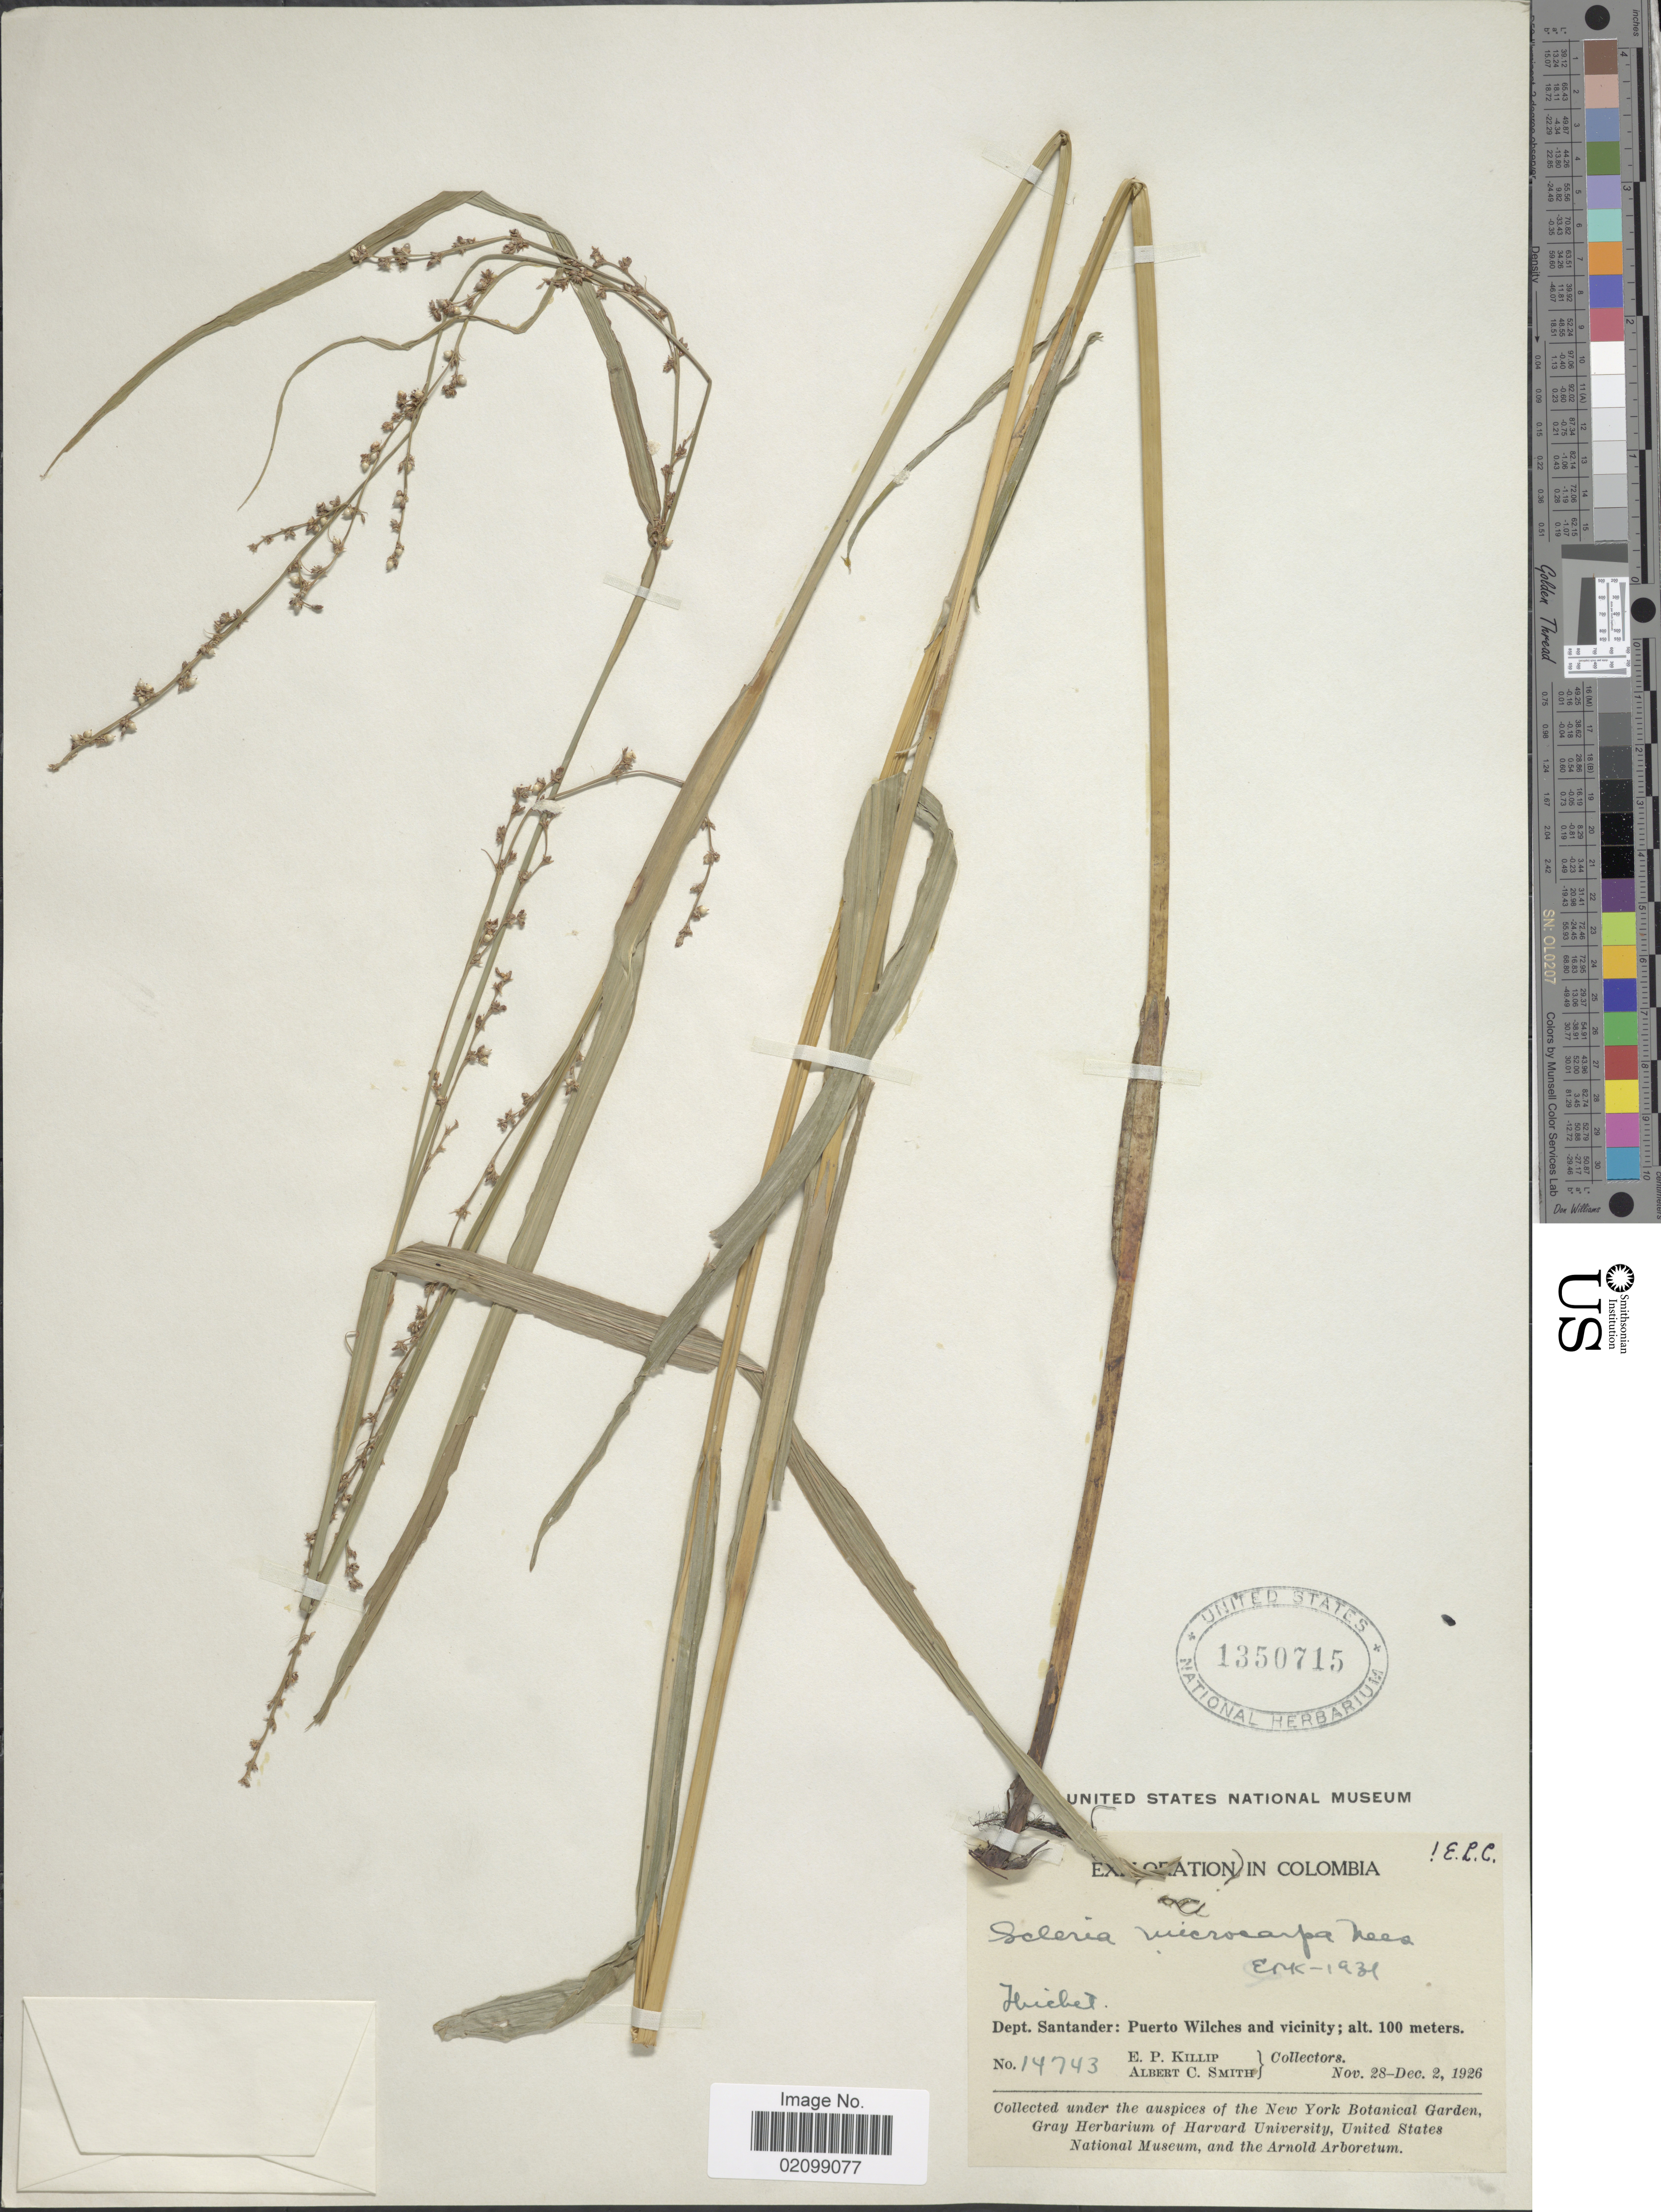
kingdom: Plantae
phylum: Tracheophyta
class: Liliopsida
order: Poales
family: Cyperaceae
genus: Scleria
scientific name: Scleria microcarpa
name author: Nees ex Kunth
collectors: E. P. Killip & A. C. Smith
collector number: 14743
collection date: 1926-11-28/1926-12-02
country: Colombia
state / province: Santander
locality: Dept. Santander: Puerto Wilches and vicinity.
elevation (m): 100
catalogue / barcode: US 1350715